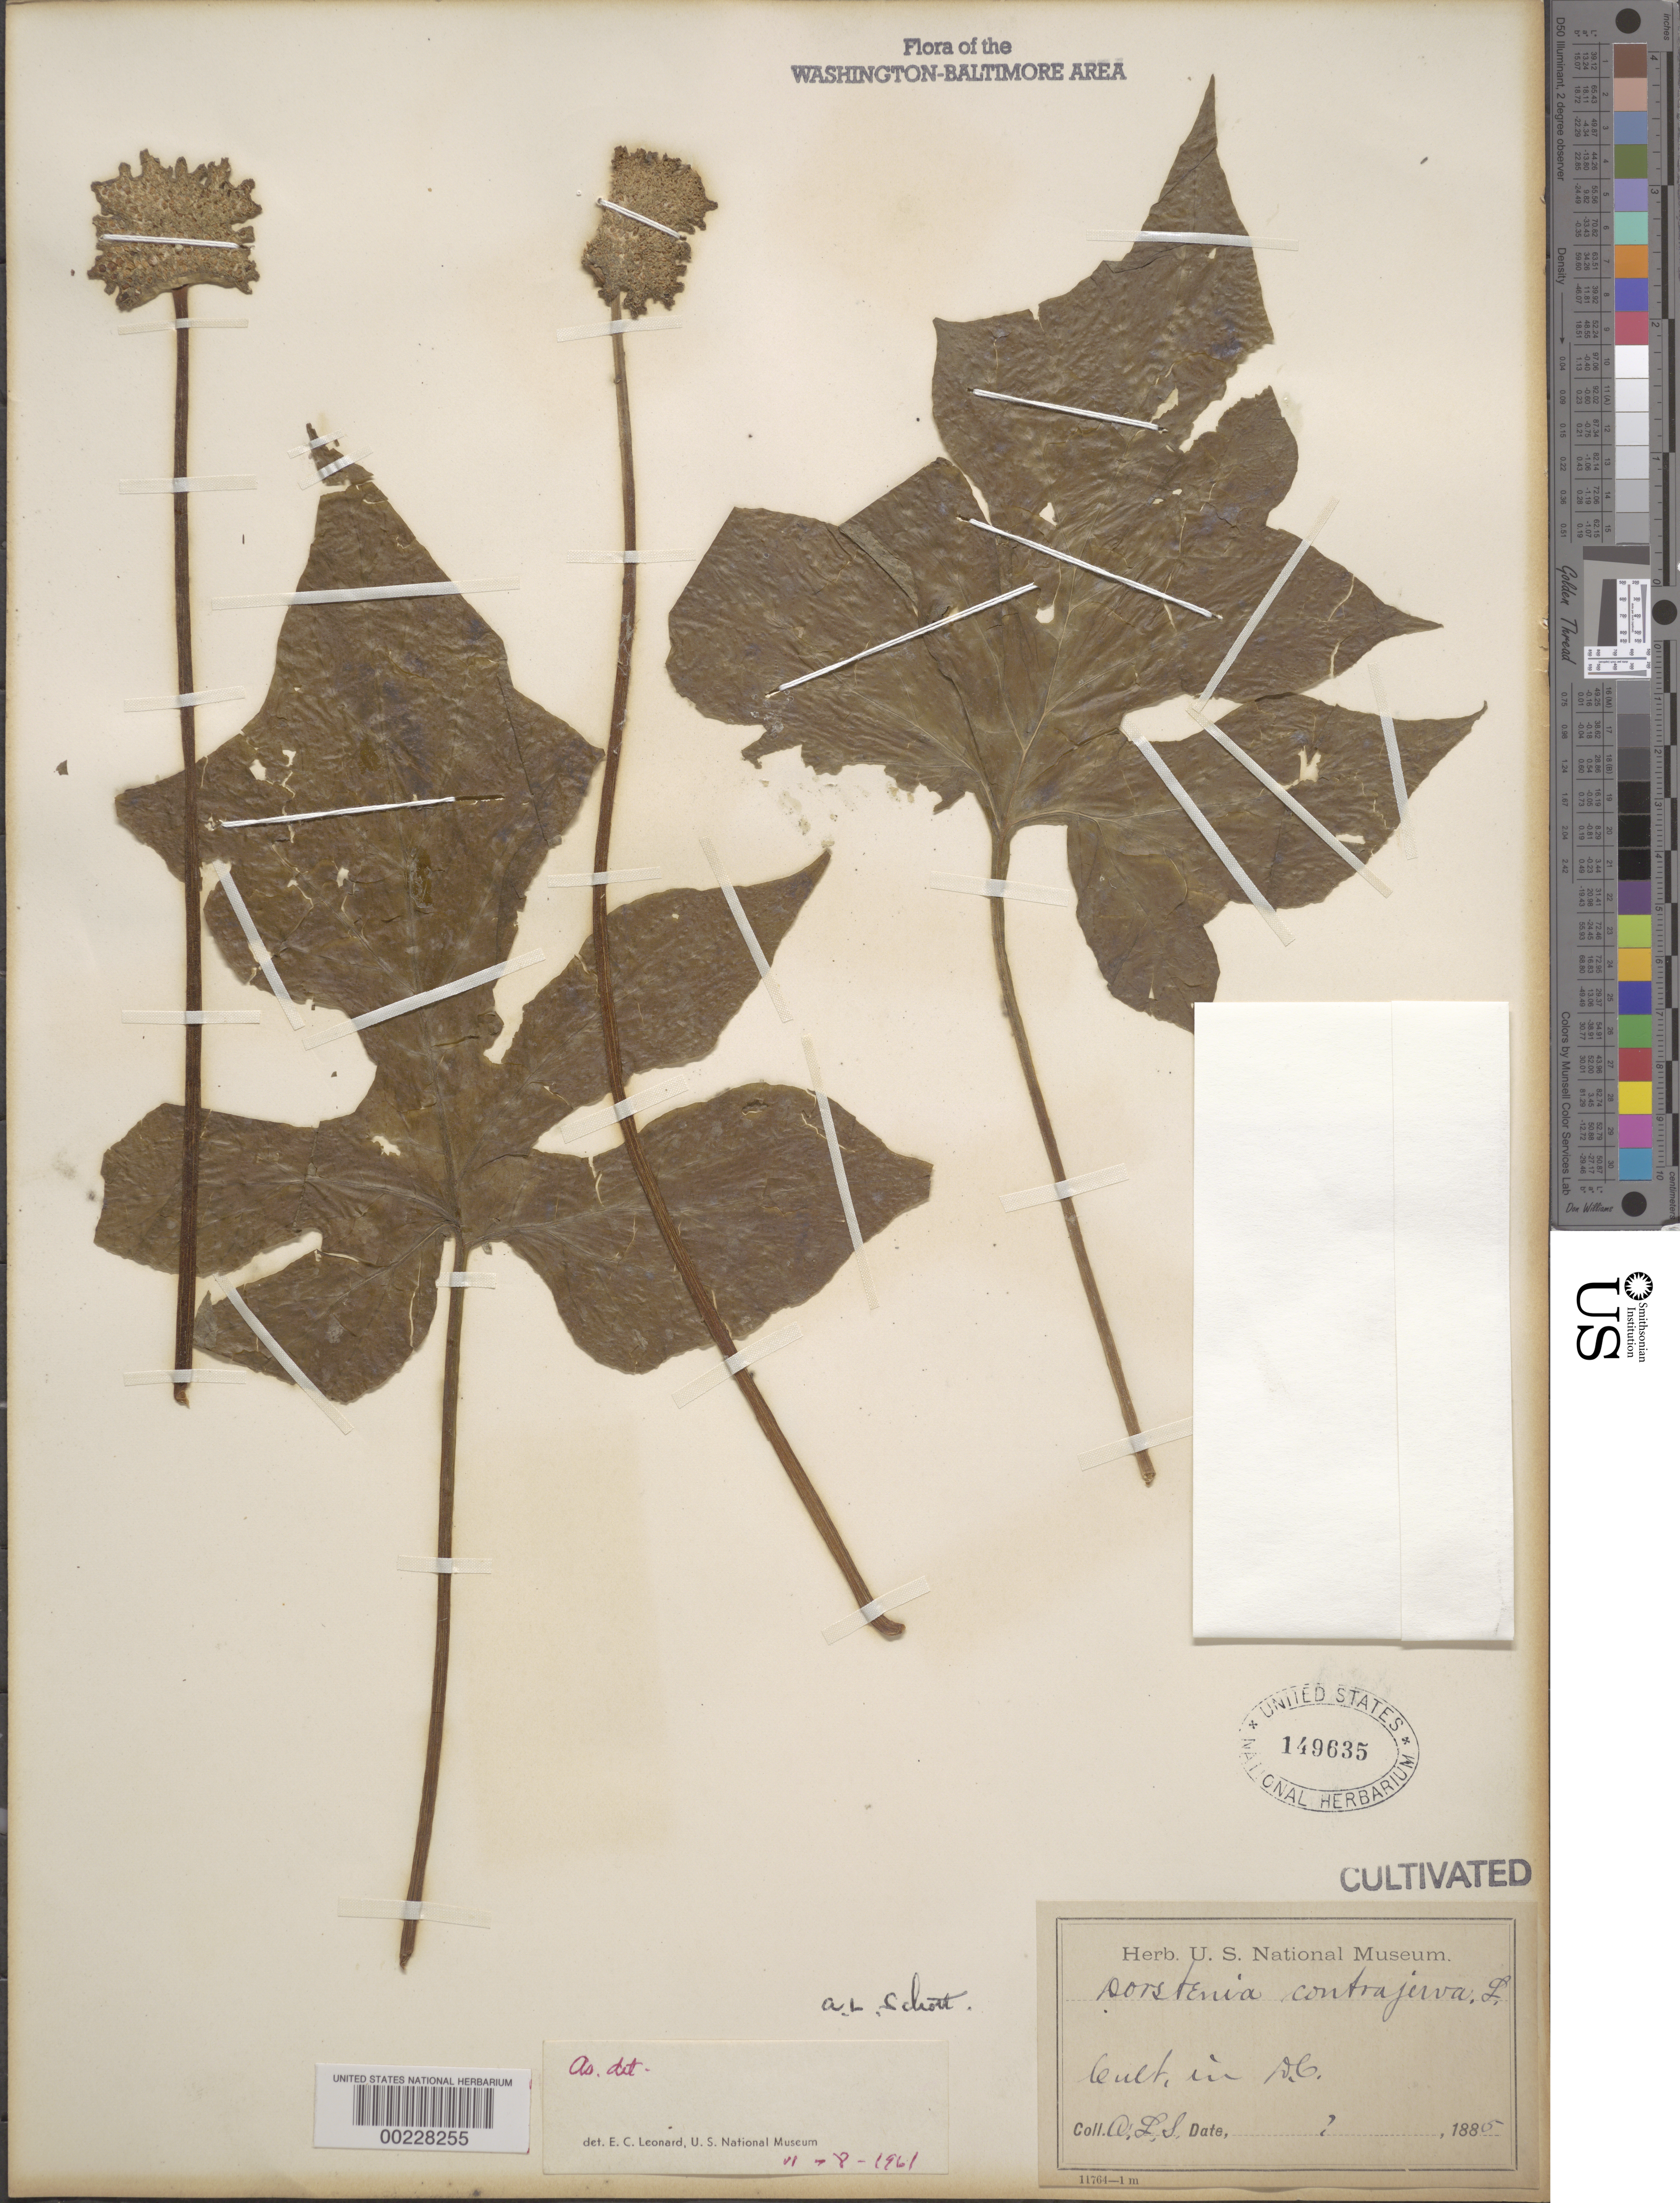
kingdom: Plantae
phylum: Tracheophyta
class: Magnoliopsida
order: Rosales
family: Moraceae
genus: Dorstenia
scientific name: Dorstenia contrajerva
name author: L.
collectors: A. L. Schott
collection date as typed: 1885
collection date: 1885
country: United States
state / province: District of Columbia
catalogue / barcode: US 149635